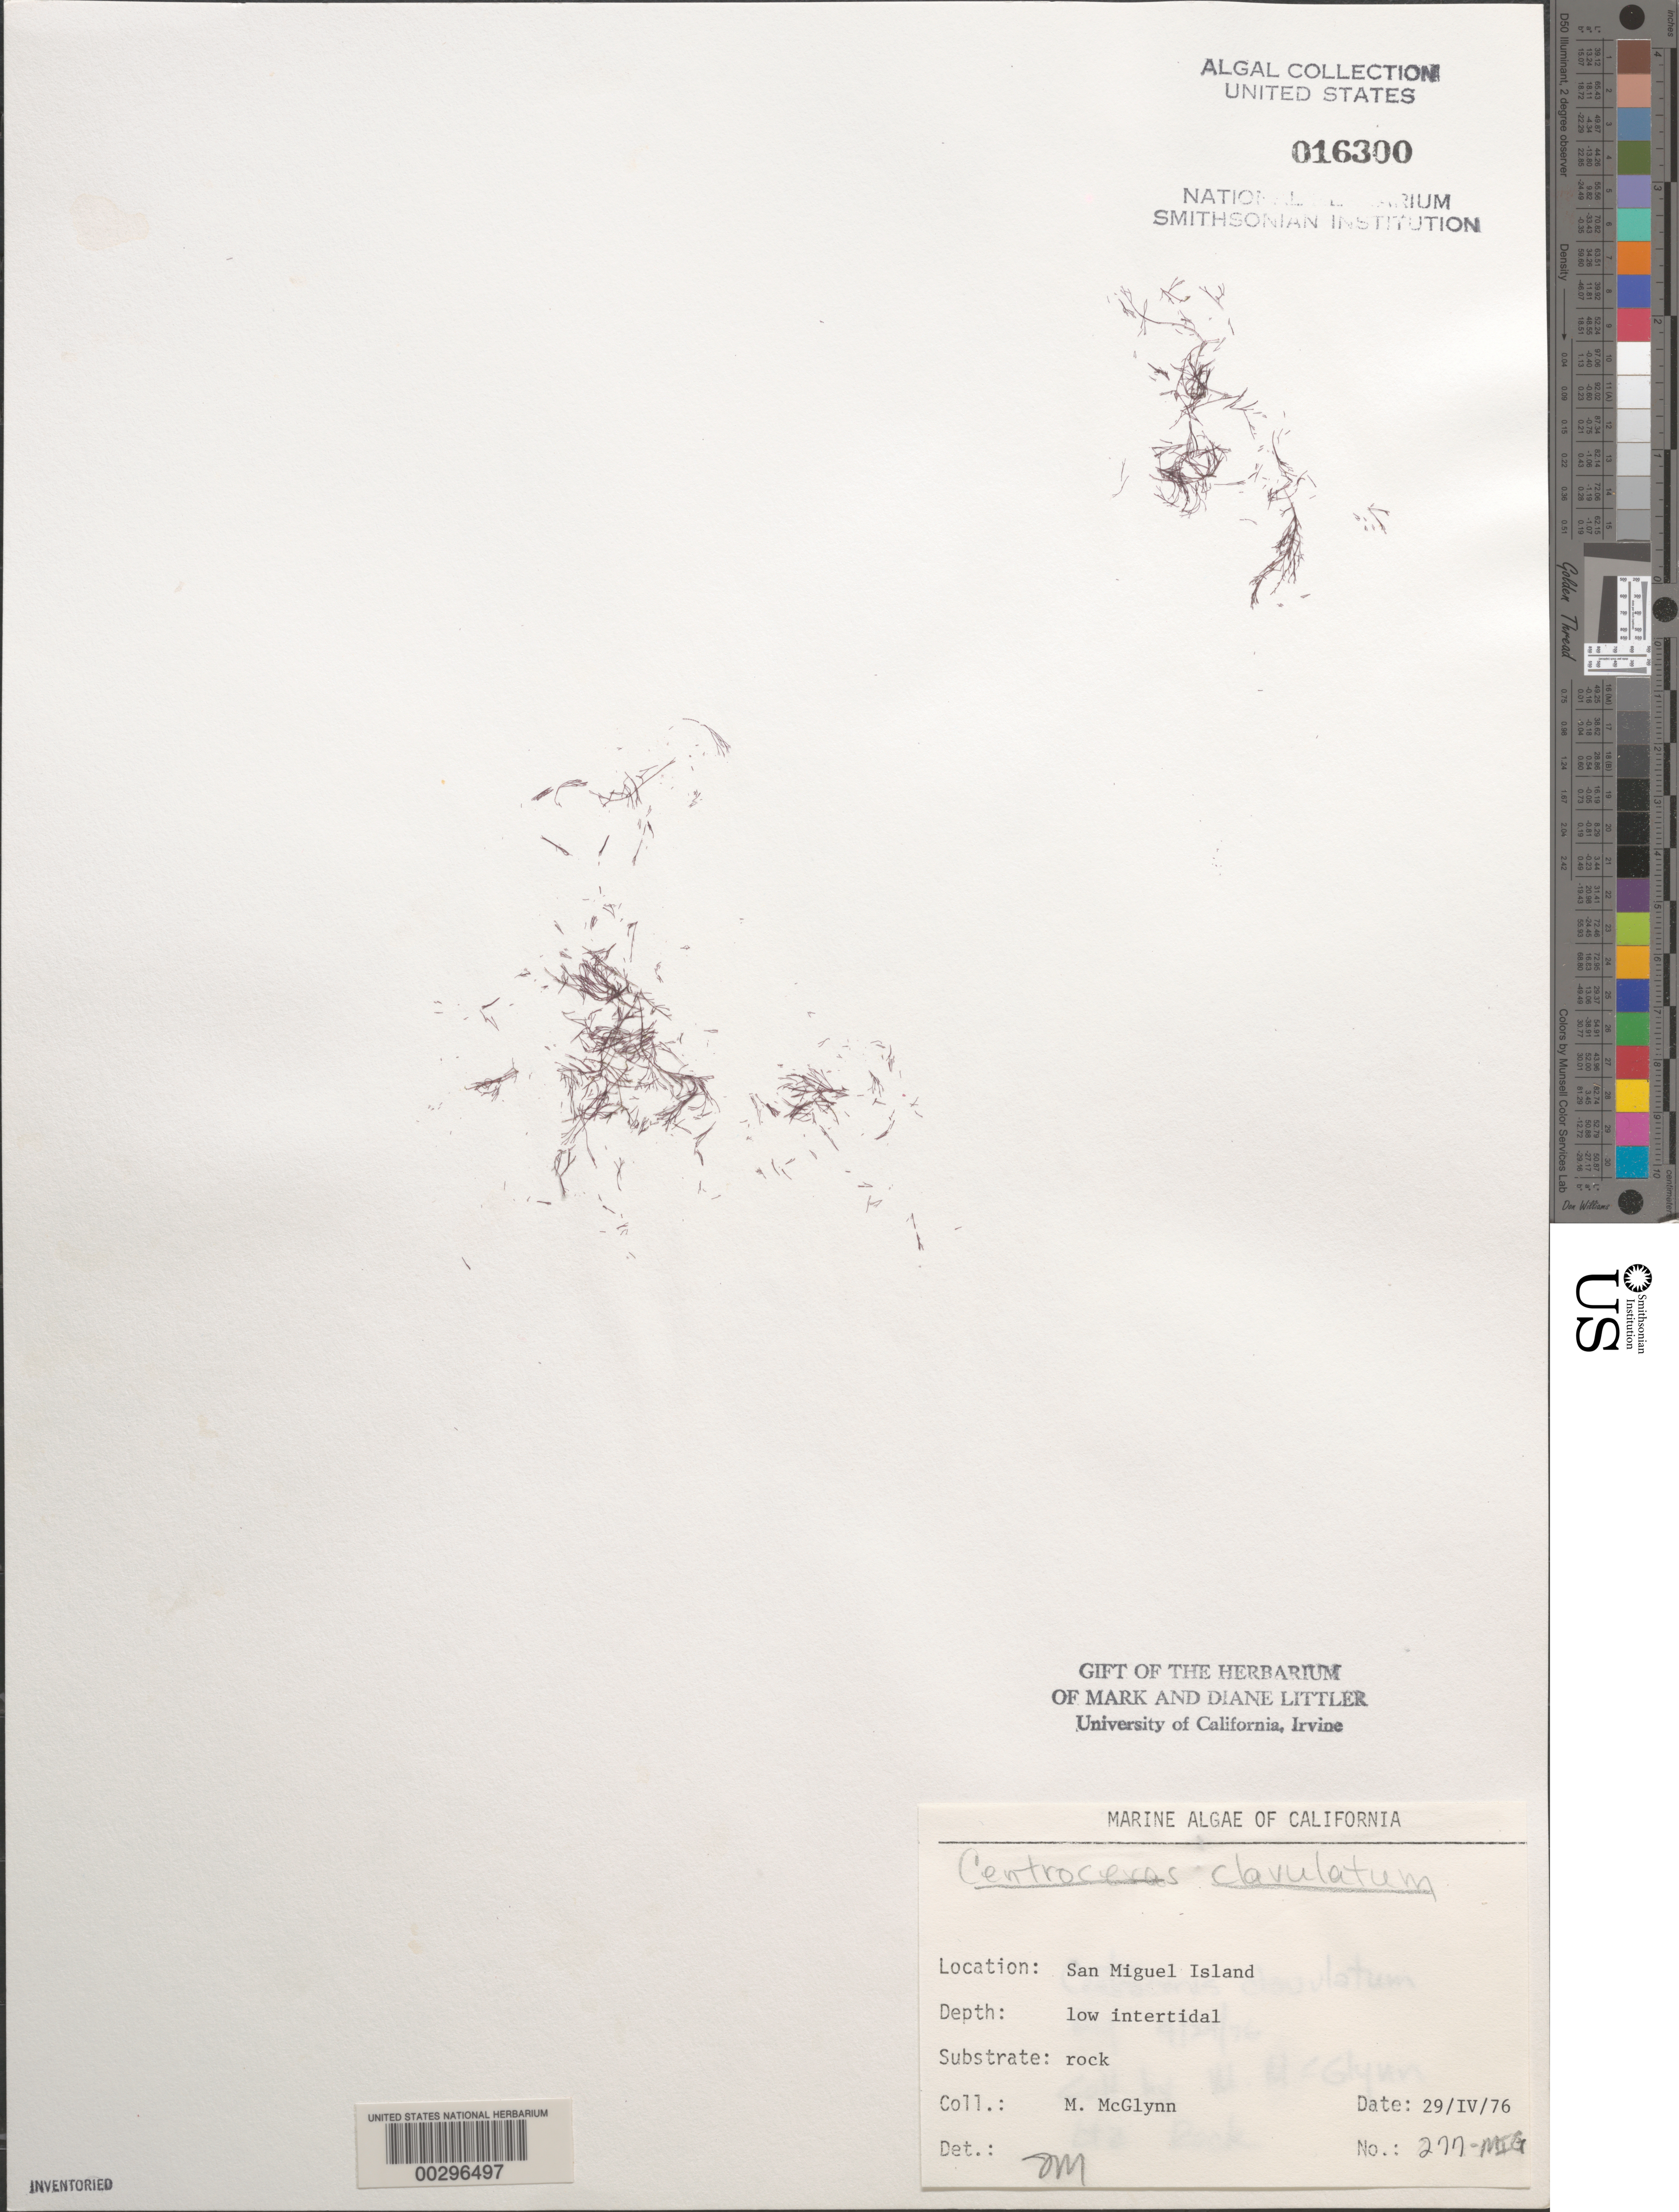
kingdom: Plantae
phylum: Rhodophyta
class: Florideophyceae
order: Ceramiales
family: Ceramiaceae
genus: Centroceras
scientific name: Centroceras clavulatum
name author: (C. Agardh) Mont.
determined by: Murray, S. N.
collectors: M. McGlynn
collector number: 277-mig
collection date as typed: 29 Apr 1976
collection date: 1976-04-29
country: United States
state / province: California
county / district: Santa Barbara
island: San Miguel Island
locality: Cuyler Harbor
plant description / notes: BLM-SOCALBIGHT Rocky Intertidal Survey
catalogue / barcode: US 16300